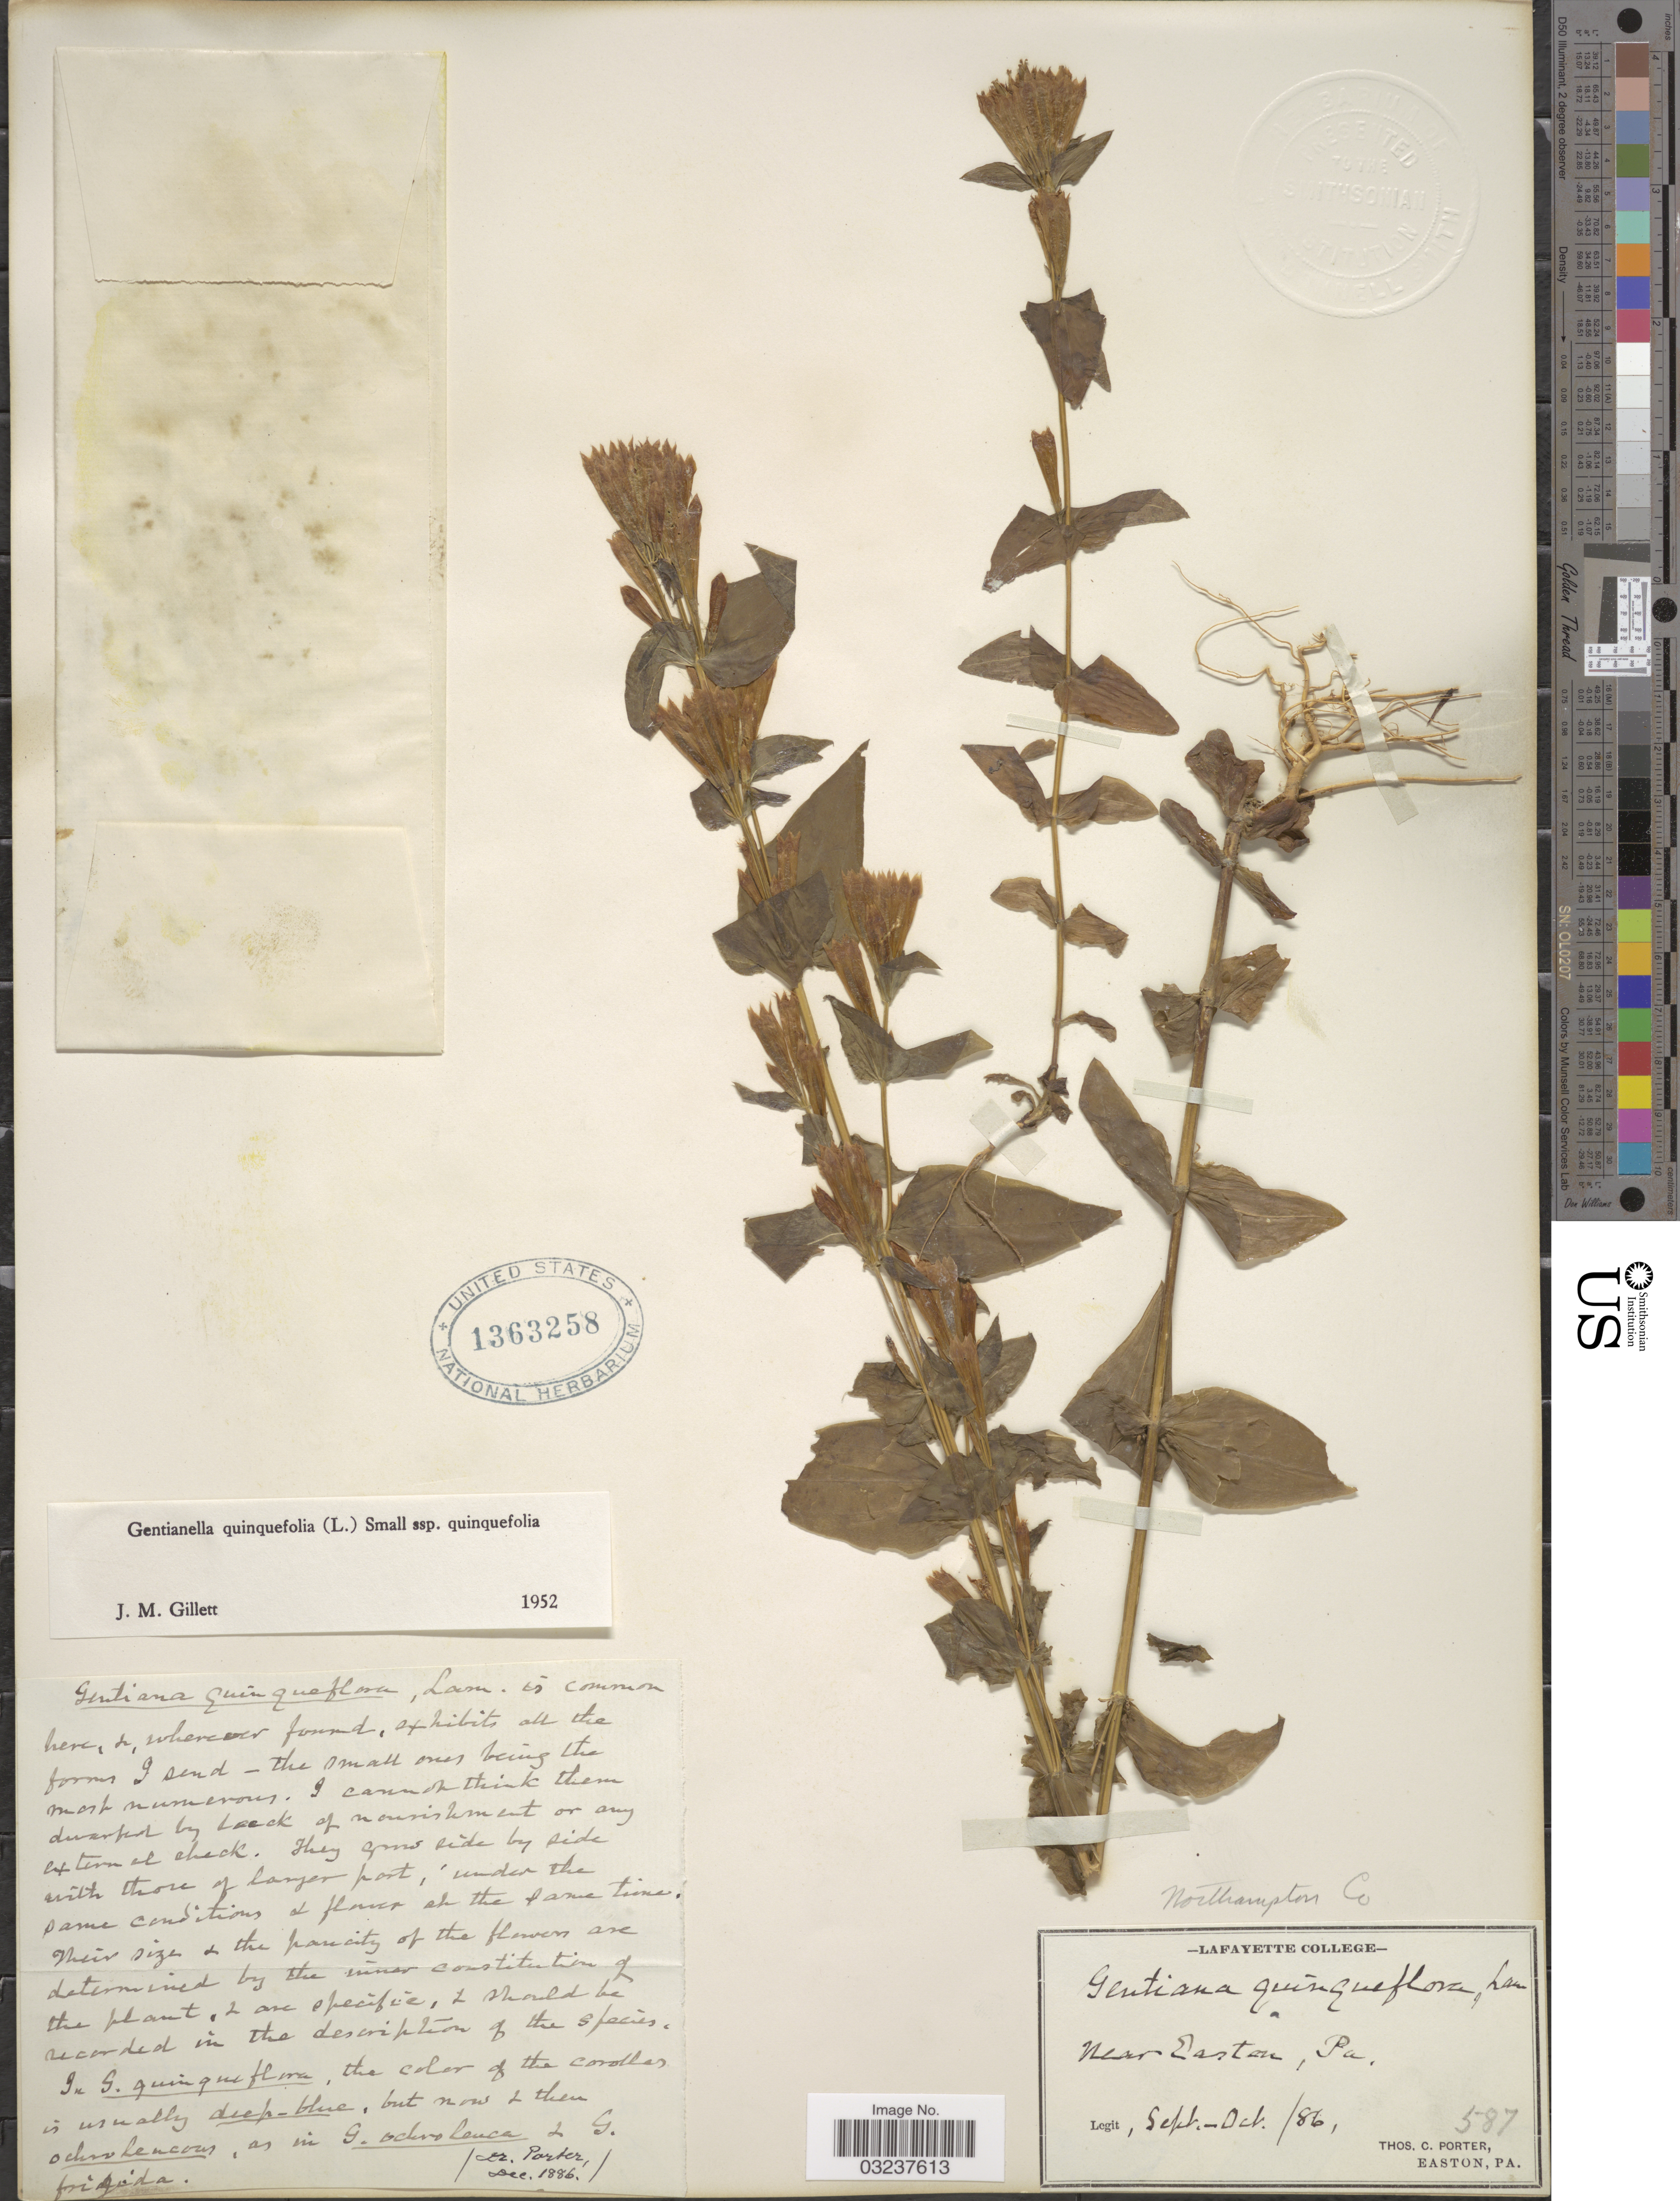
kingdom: Plantae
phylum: Tracheophyta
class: Magnoliopsida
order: Gentianales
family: Gentianaceae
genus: Gentianella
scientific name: Gentianella quinquefolia subsp. quinquefolia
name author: (L.) Small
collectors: T. Porter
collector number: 587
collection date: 1861-09/1861-10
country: United States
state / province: Pennsylvania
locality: Near Easton, Northampton Co.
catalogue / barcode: US 1363258